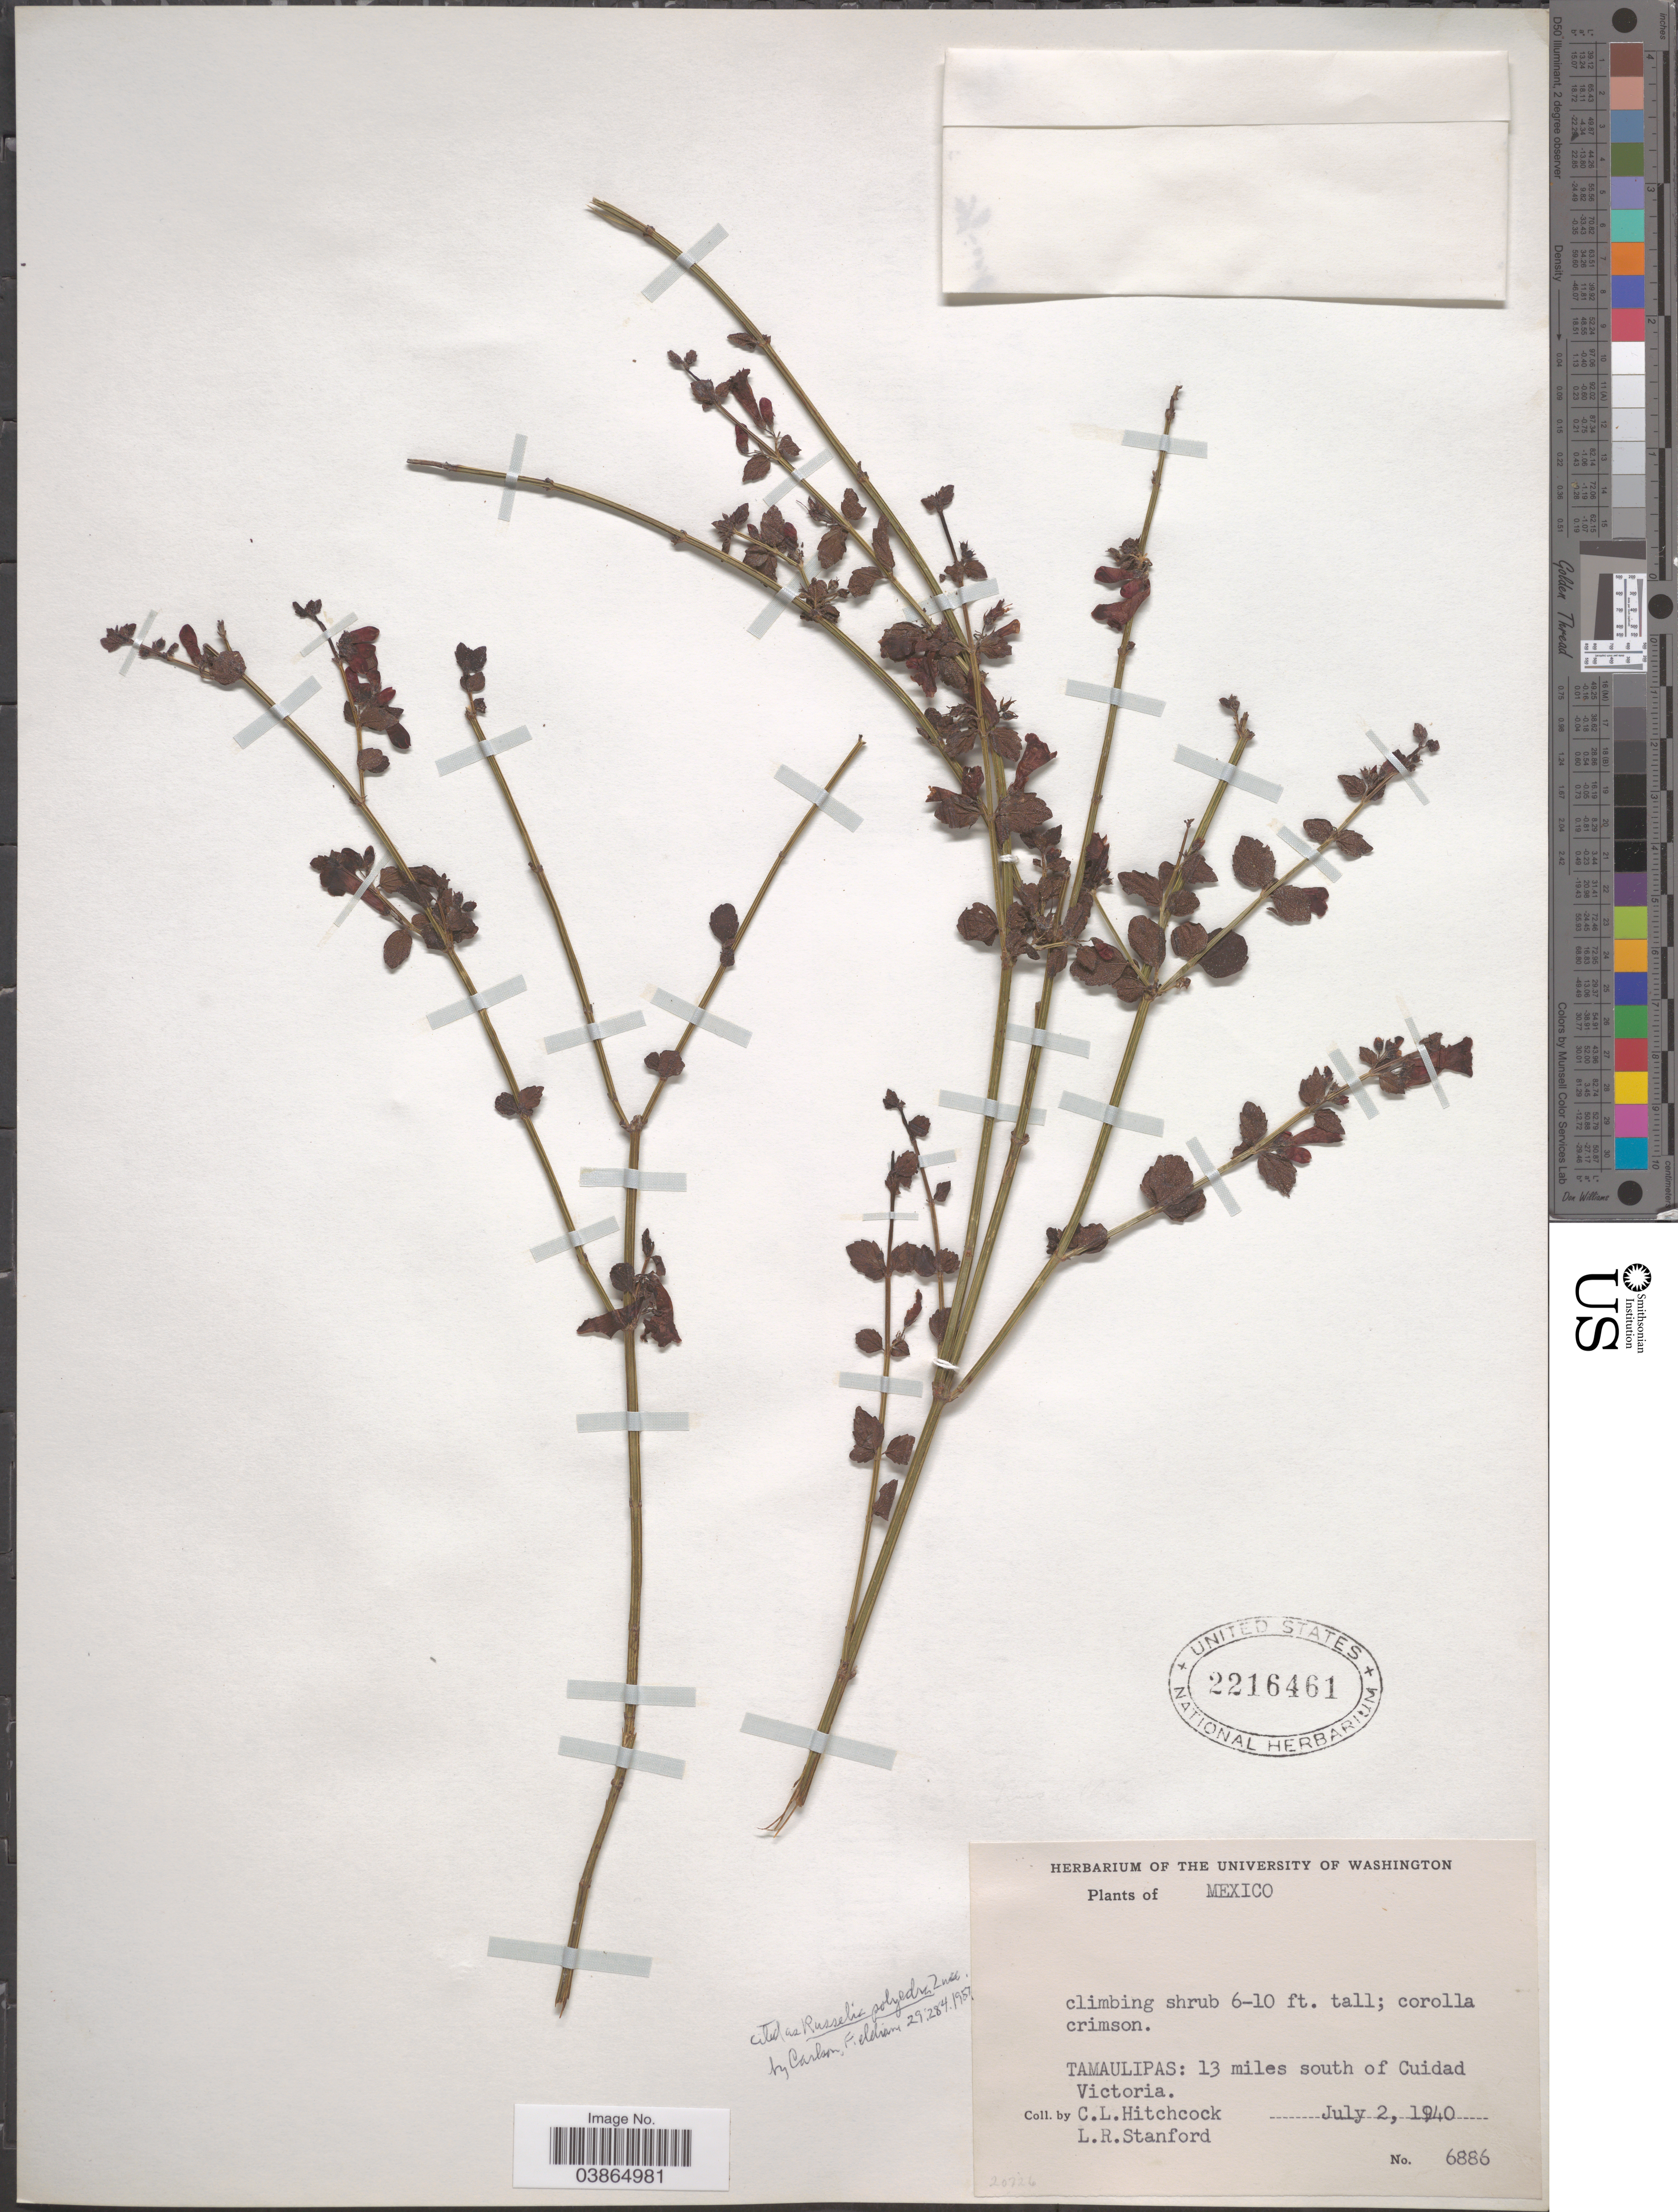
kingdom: Plantae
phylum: Tracheophyta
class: Magnoliopsida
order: Lamiales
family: Plantaginaceae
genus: Russelia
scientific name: Russelia polyedra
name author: Zucc.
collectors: C. L. Hitchcock & L. R. Stanford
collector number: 6886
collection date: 1940-07-02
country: Mexico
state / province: Tamaulipas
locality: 13 miles south of Cuidad Victoria.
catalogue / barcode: US 2216461